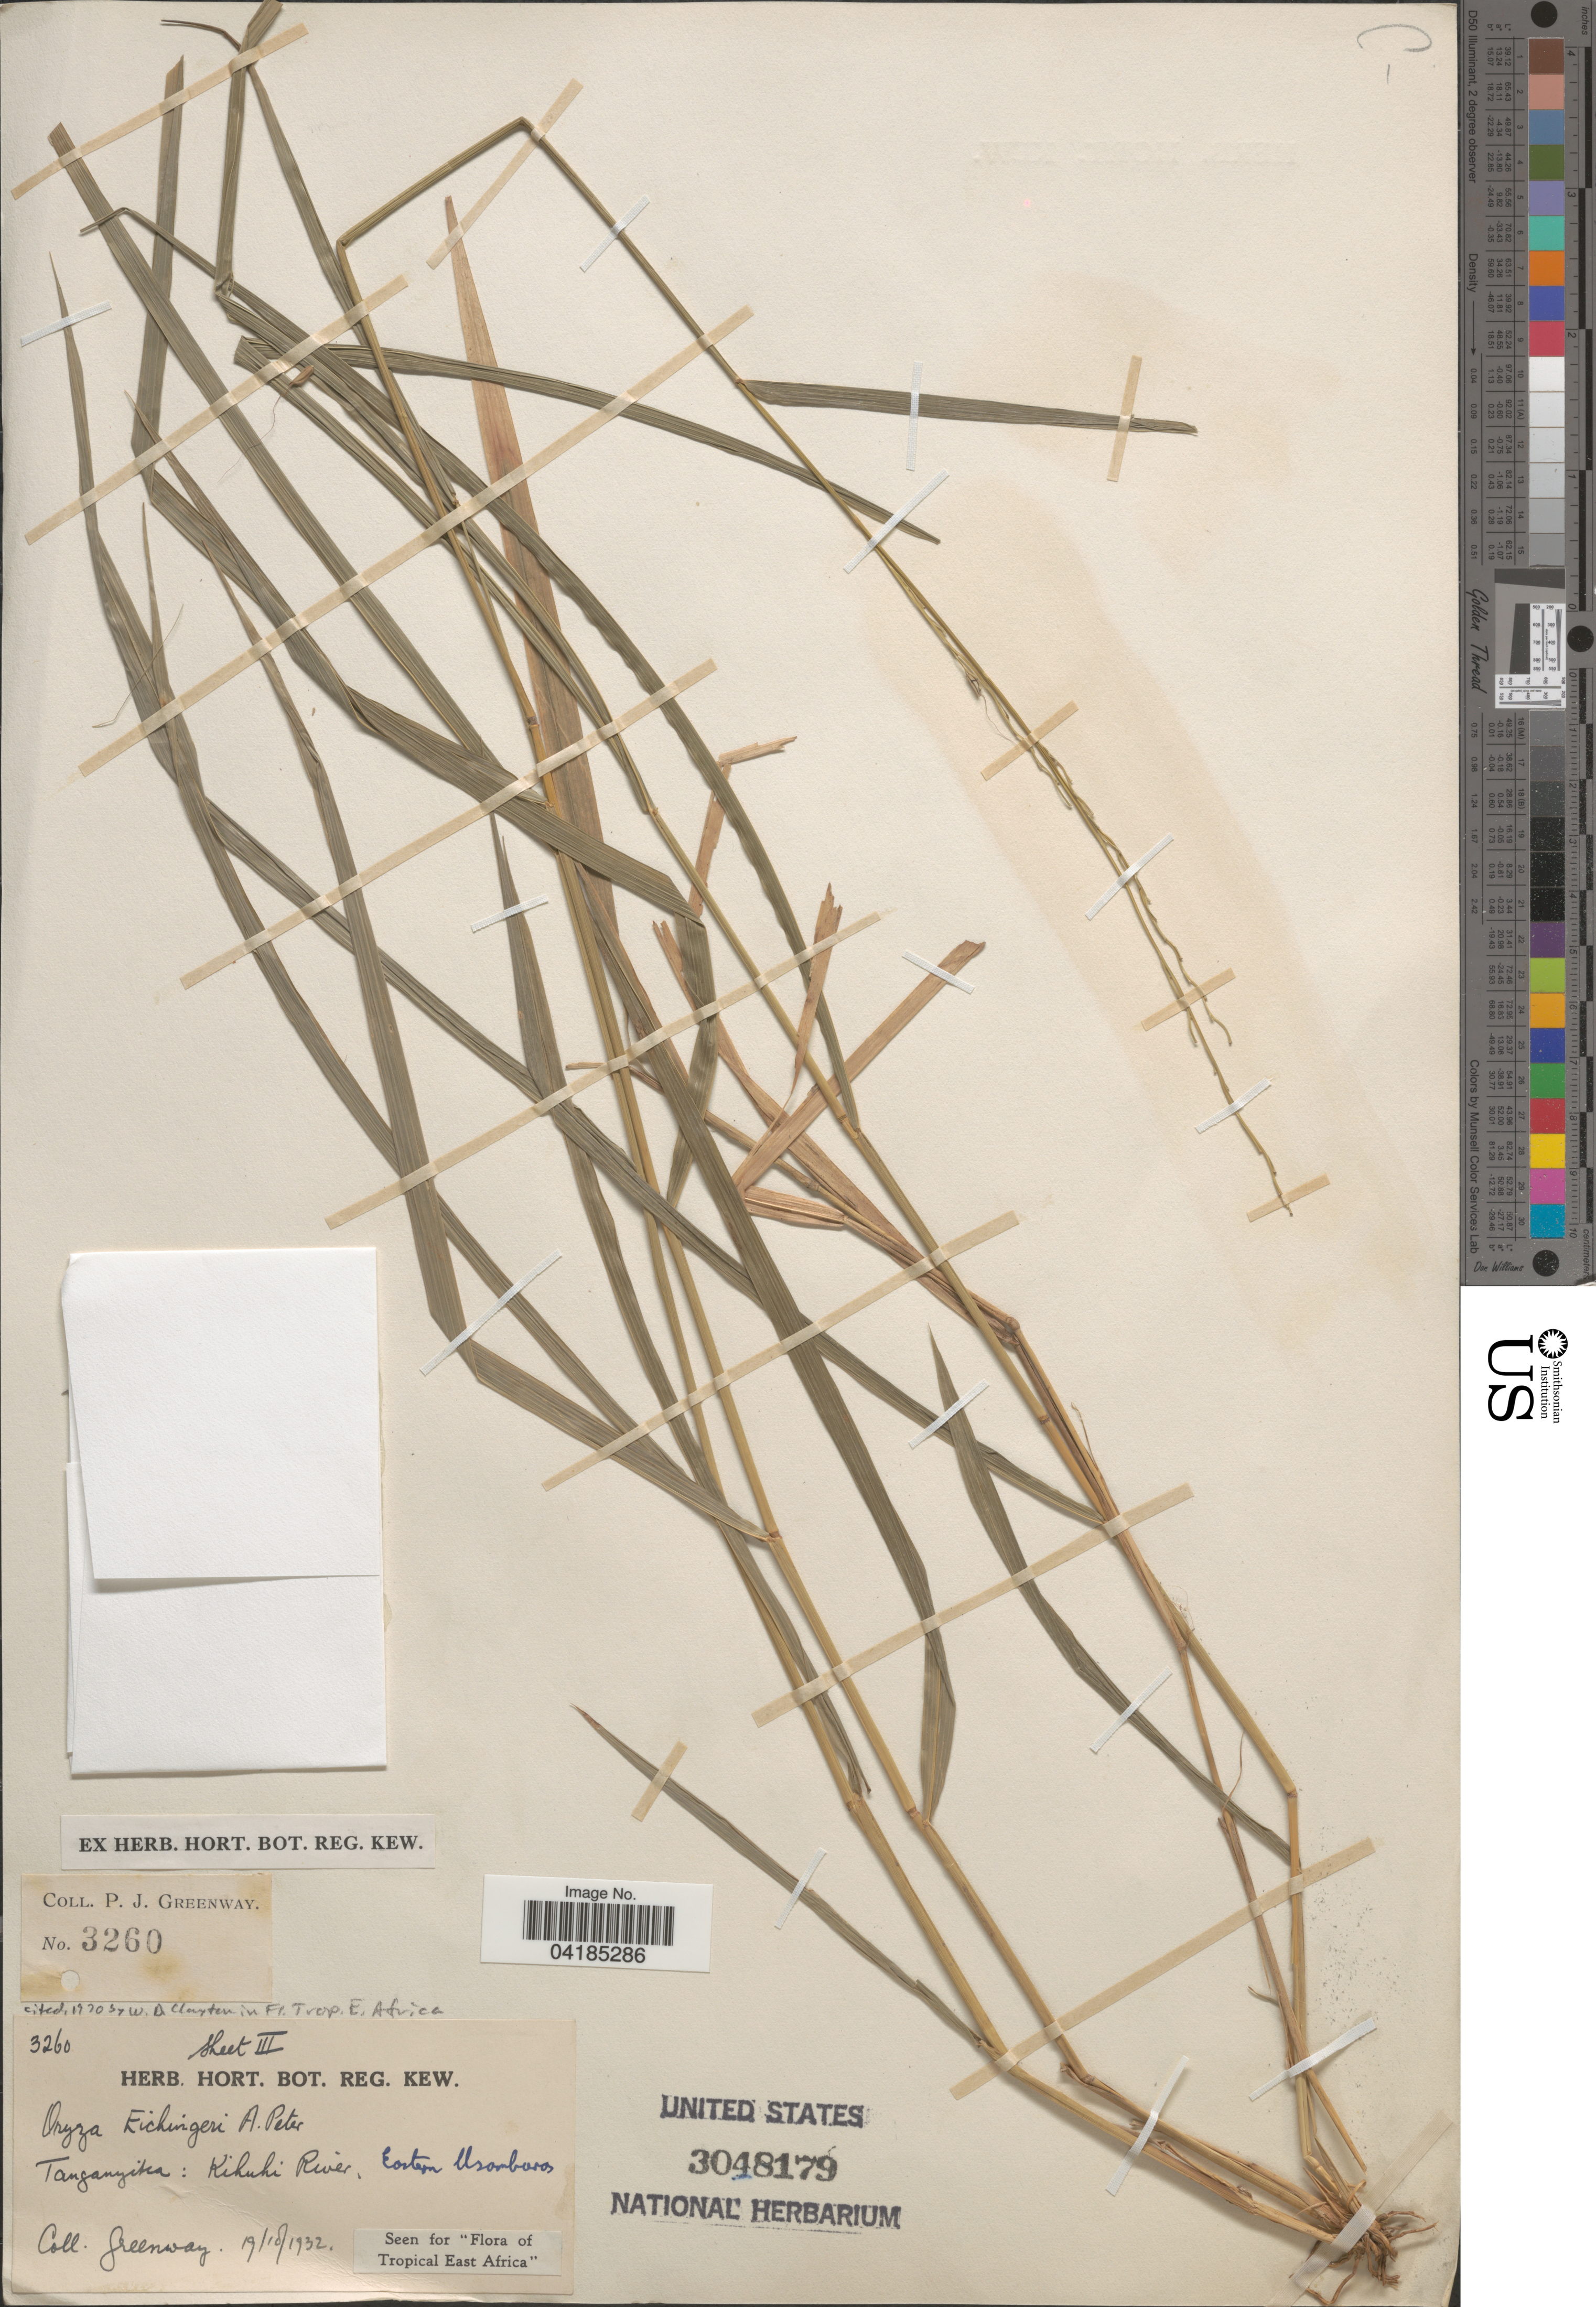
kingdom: Plantae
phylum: Tracheophyta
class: Liliopsida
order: Poales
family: Poaceae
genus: Oryza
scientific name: Oryza eichingeri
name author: Peter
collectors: P. J. Greenway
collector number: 3260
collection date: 1932-10-19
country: Tanzania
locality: Tanganyika: Kihuki River, Eastern Usombaros. Tropical East Africa.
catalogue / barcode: US 3048179